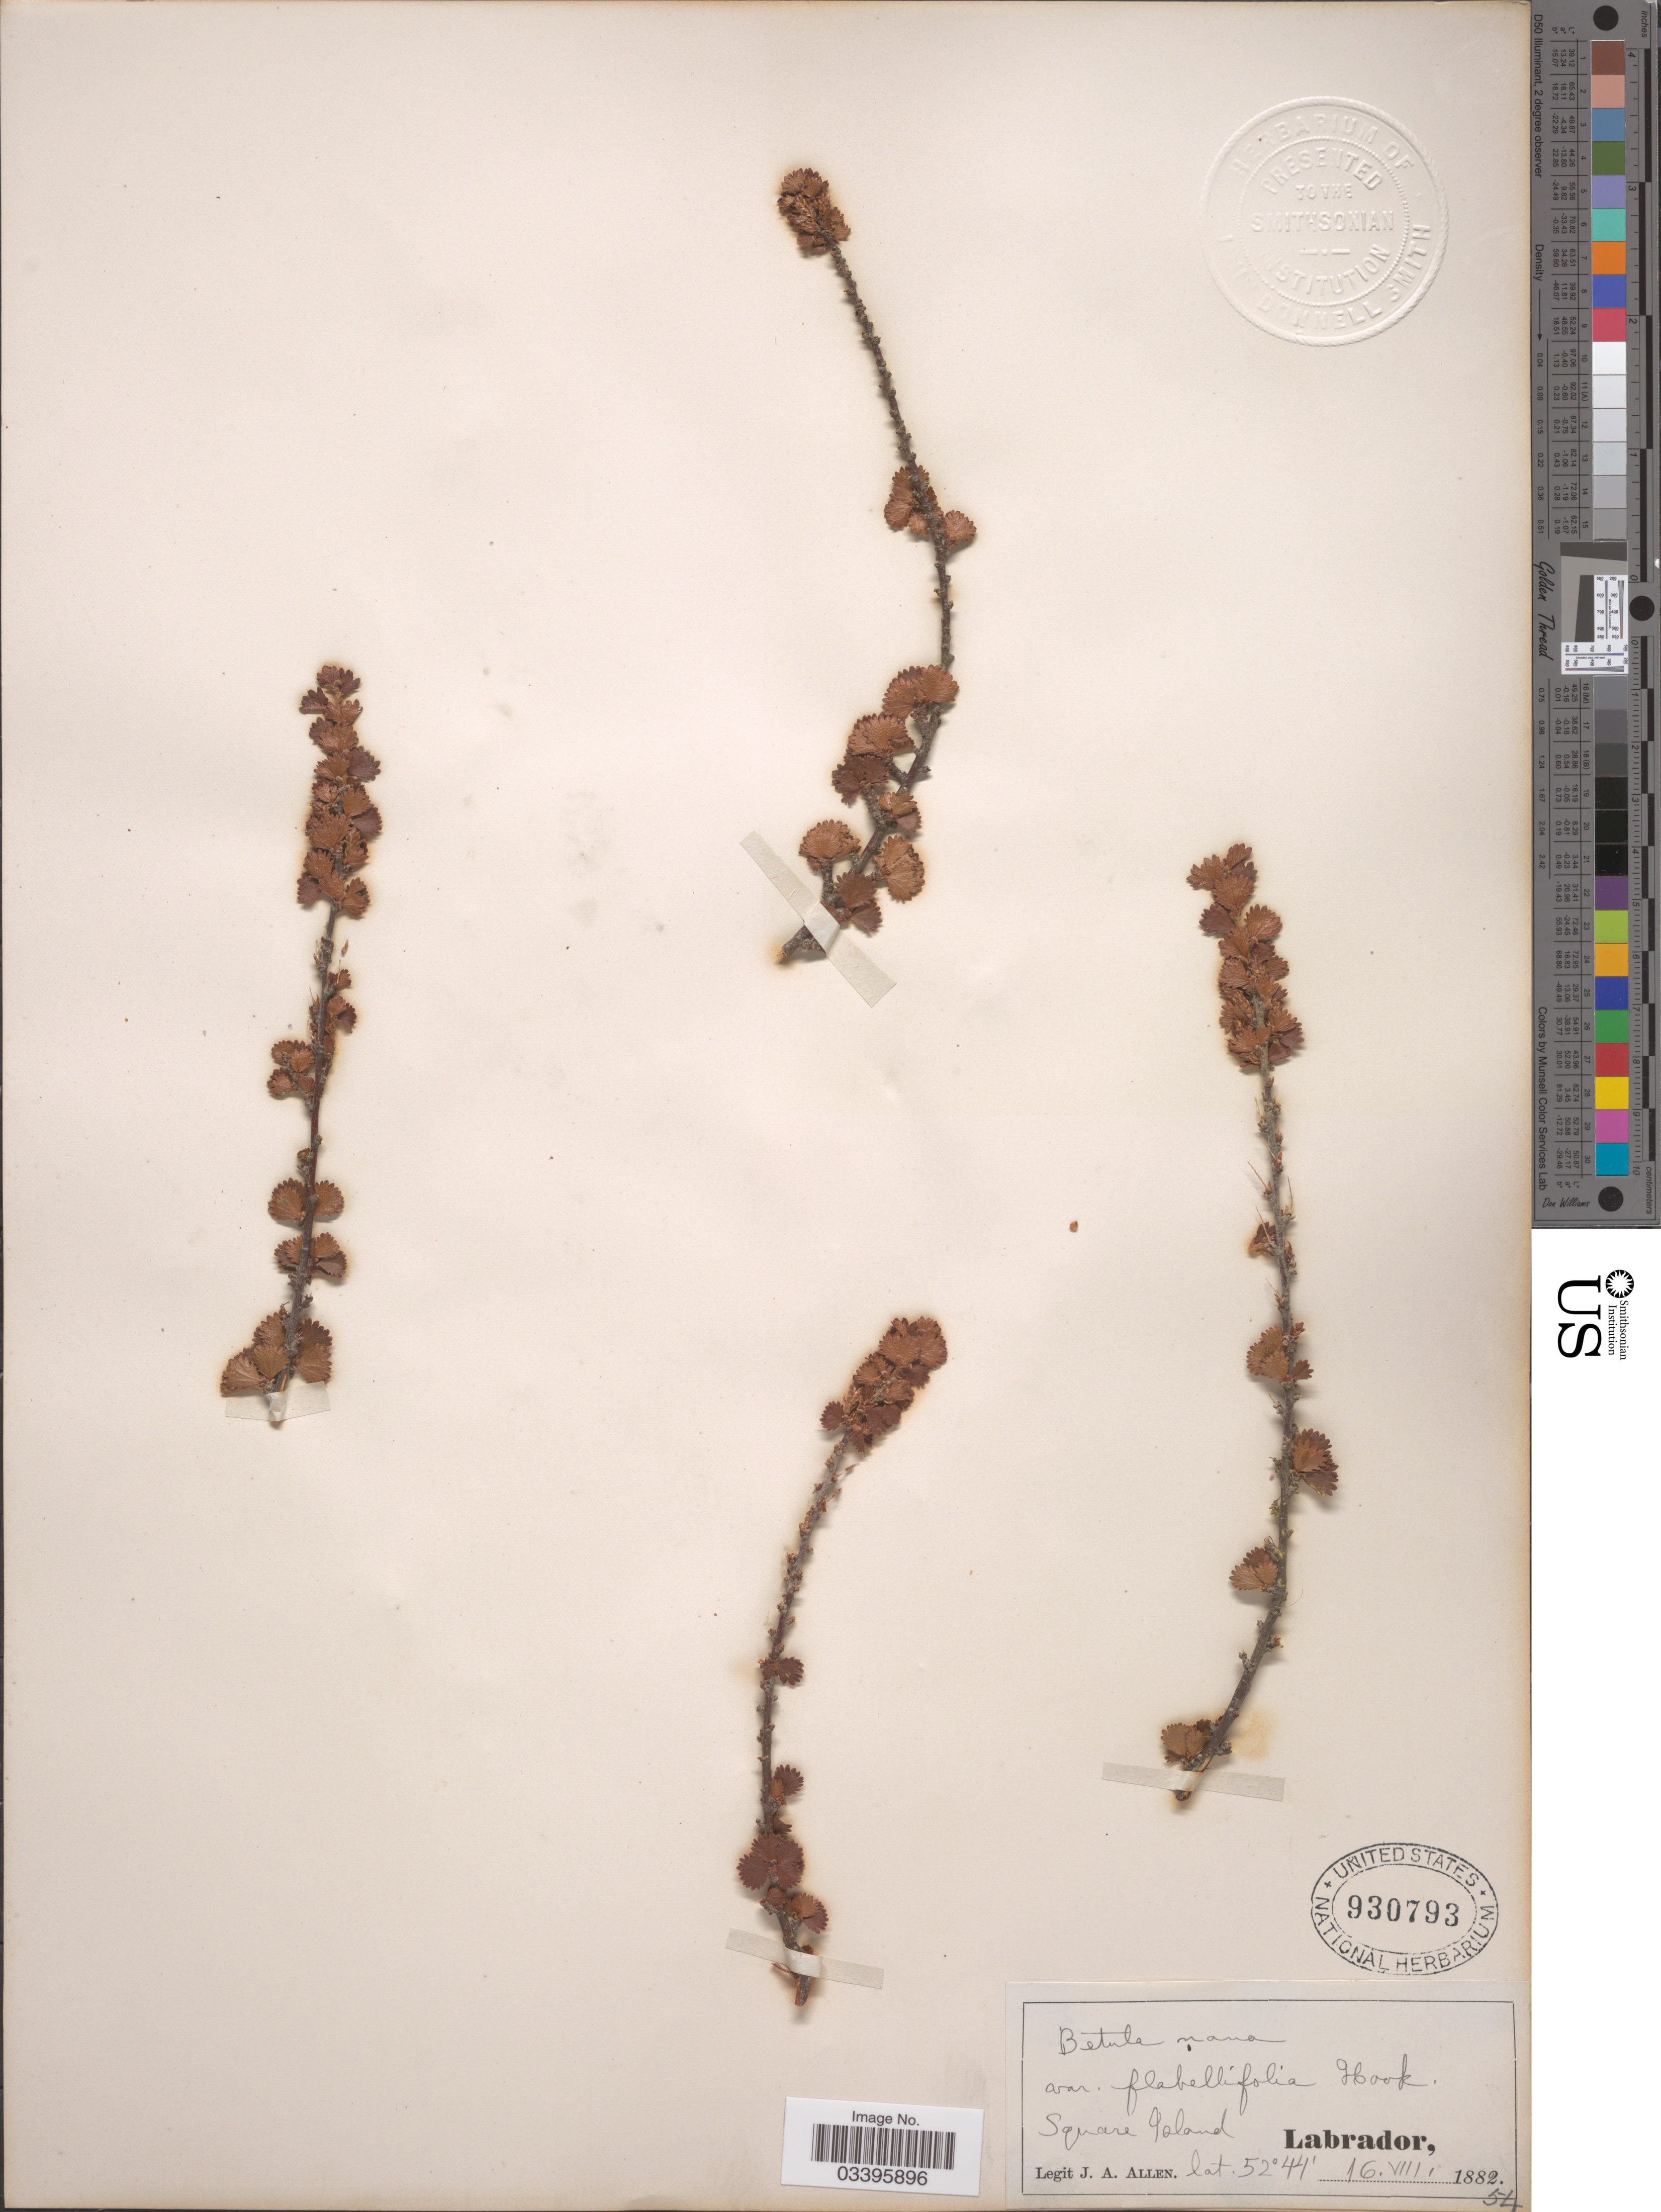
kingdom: Plantae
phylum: Tracheophyta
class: Magnoliopsida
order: Fagales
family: Betulaceae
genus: Betula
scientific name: Betula nana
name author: L.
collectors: J. Allen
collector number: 54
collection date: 1882-08-16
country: Canada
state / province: Newfoundland and Labrador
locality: Square Island. Labrador.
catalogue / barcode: US 930793